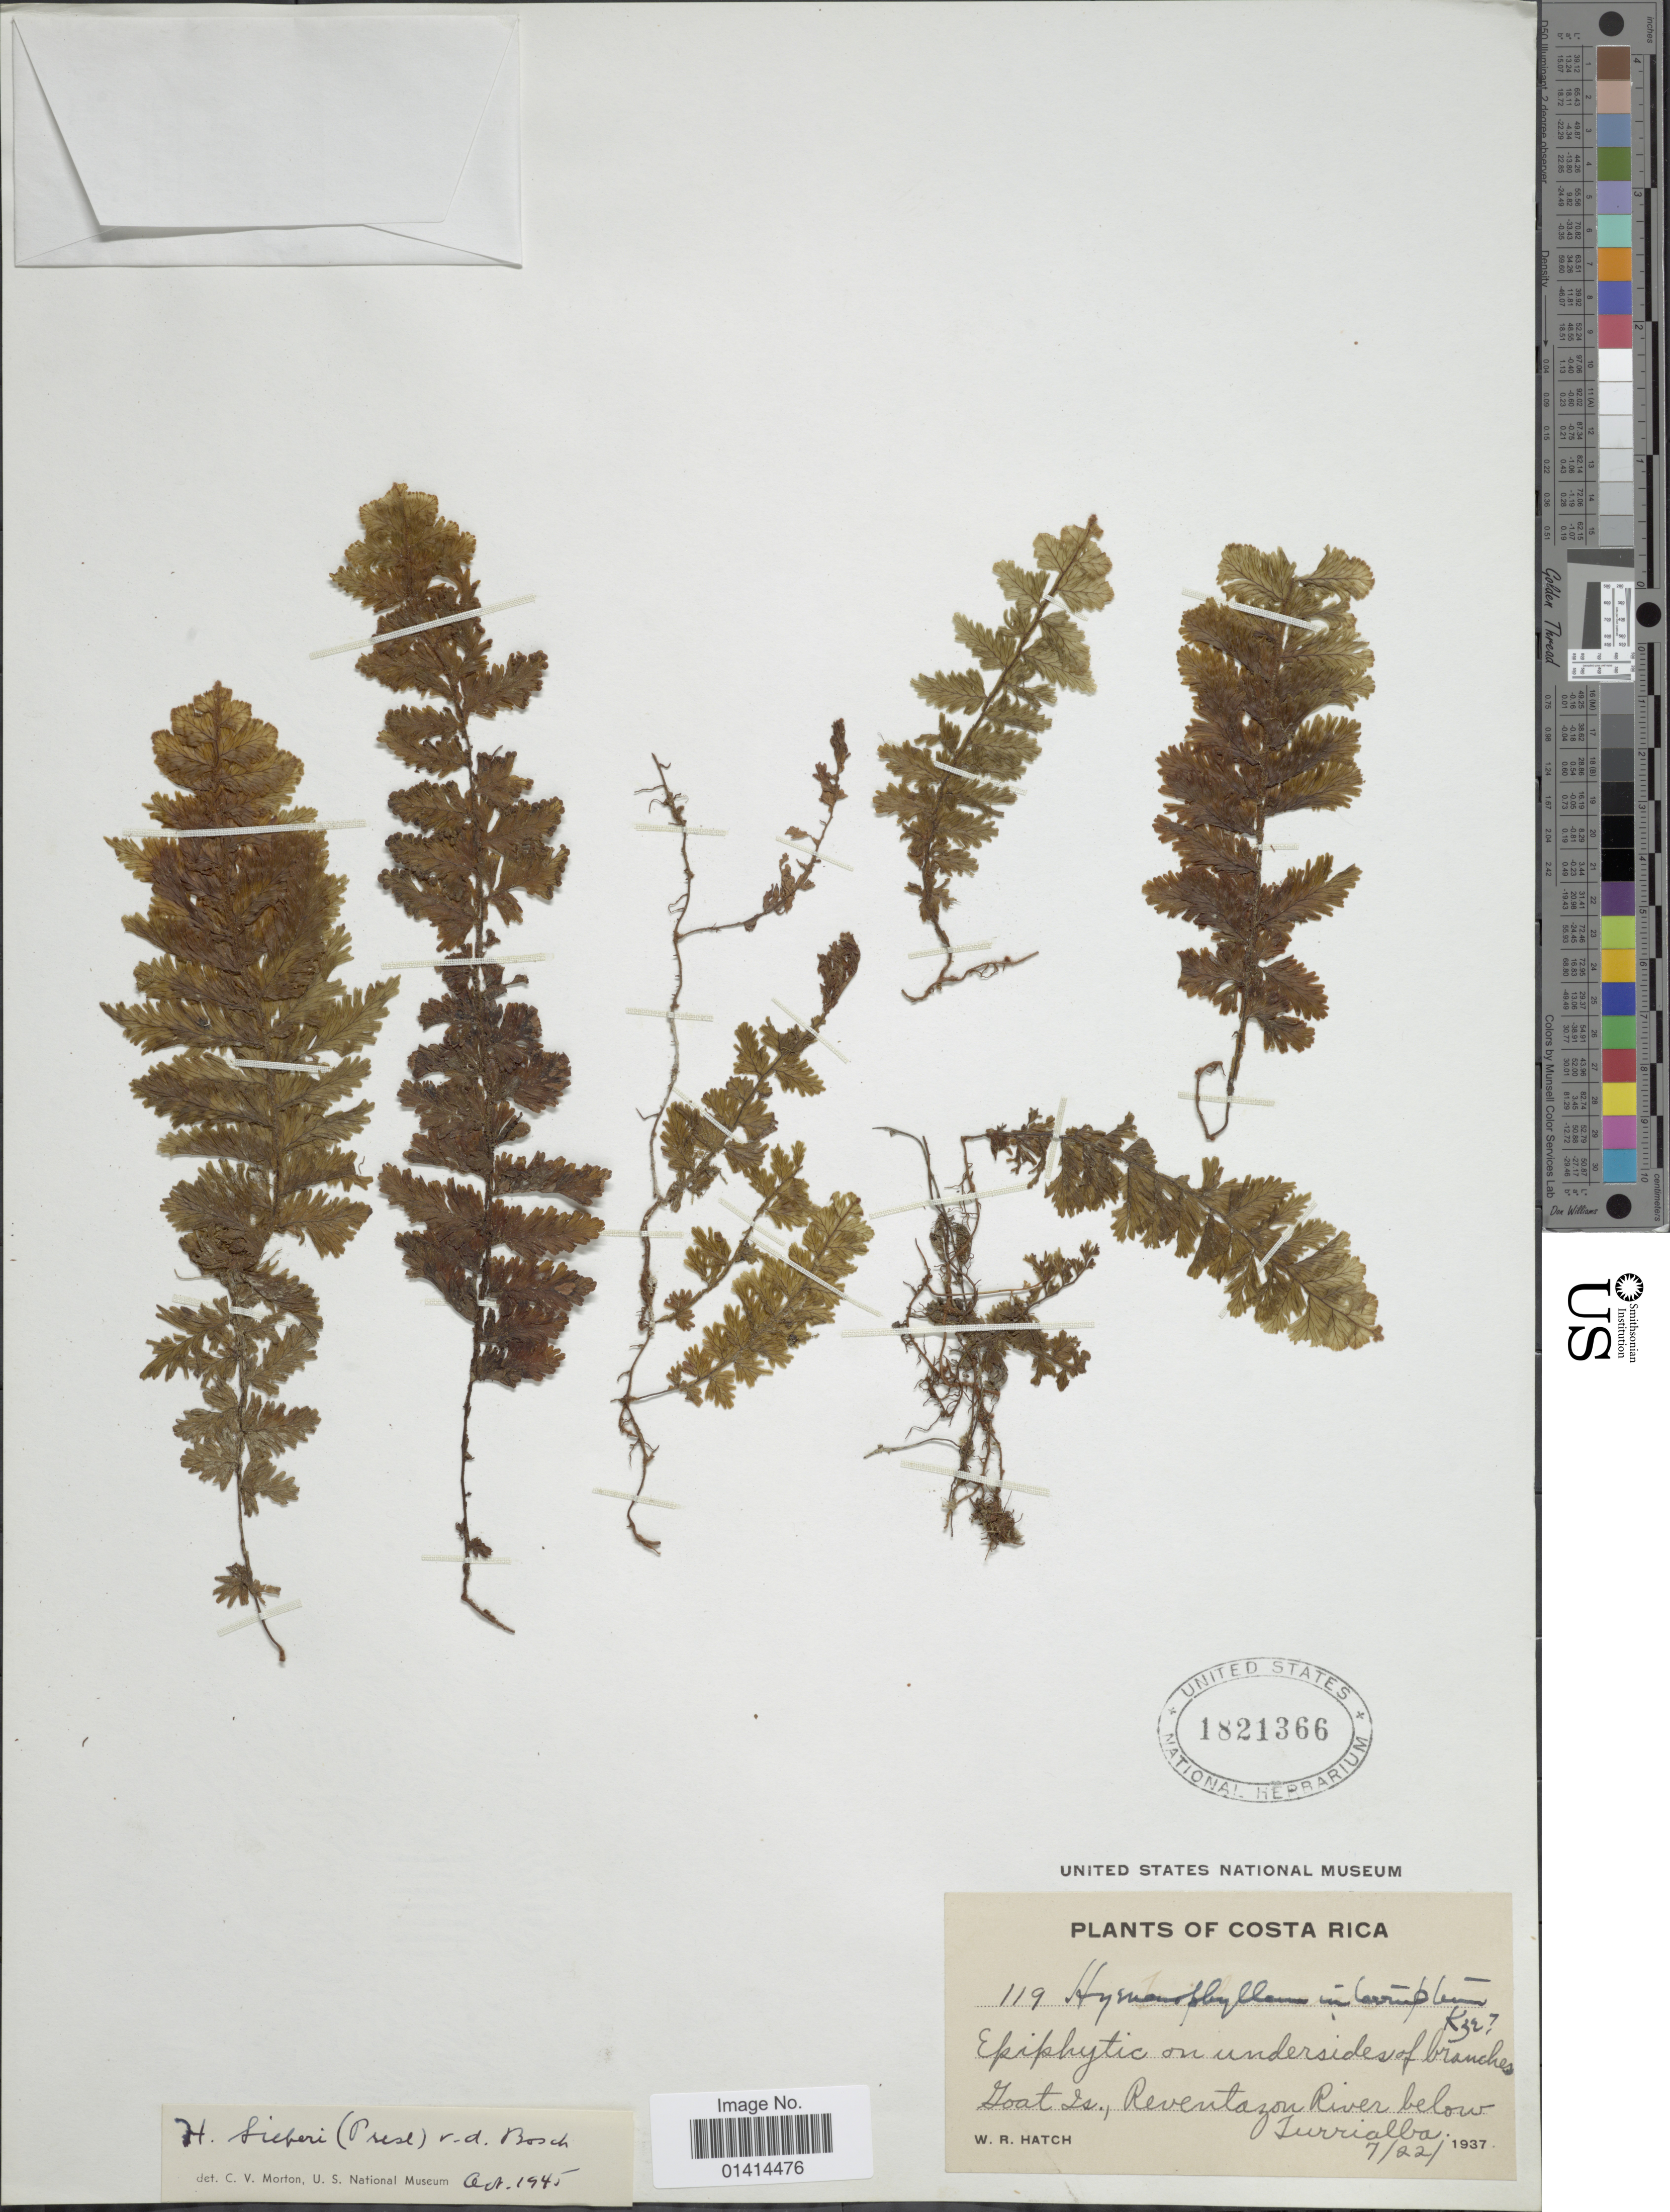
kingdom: Plantae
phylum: Tracheophyta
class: Polypodiopsida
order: Hymenophyllales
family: Hymenophyllaceae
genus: Hymenophyllum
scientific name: Hymenophyllum sieberi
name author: (C. Presl) Bosch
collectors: W. Hatch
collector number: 119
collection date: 1937-07-22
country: Costa Rica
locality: Goat Is., Reventazón river below Turrialba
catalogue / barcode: US 1821366